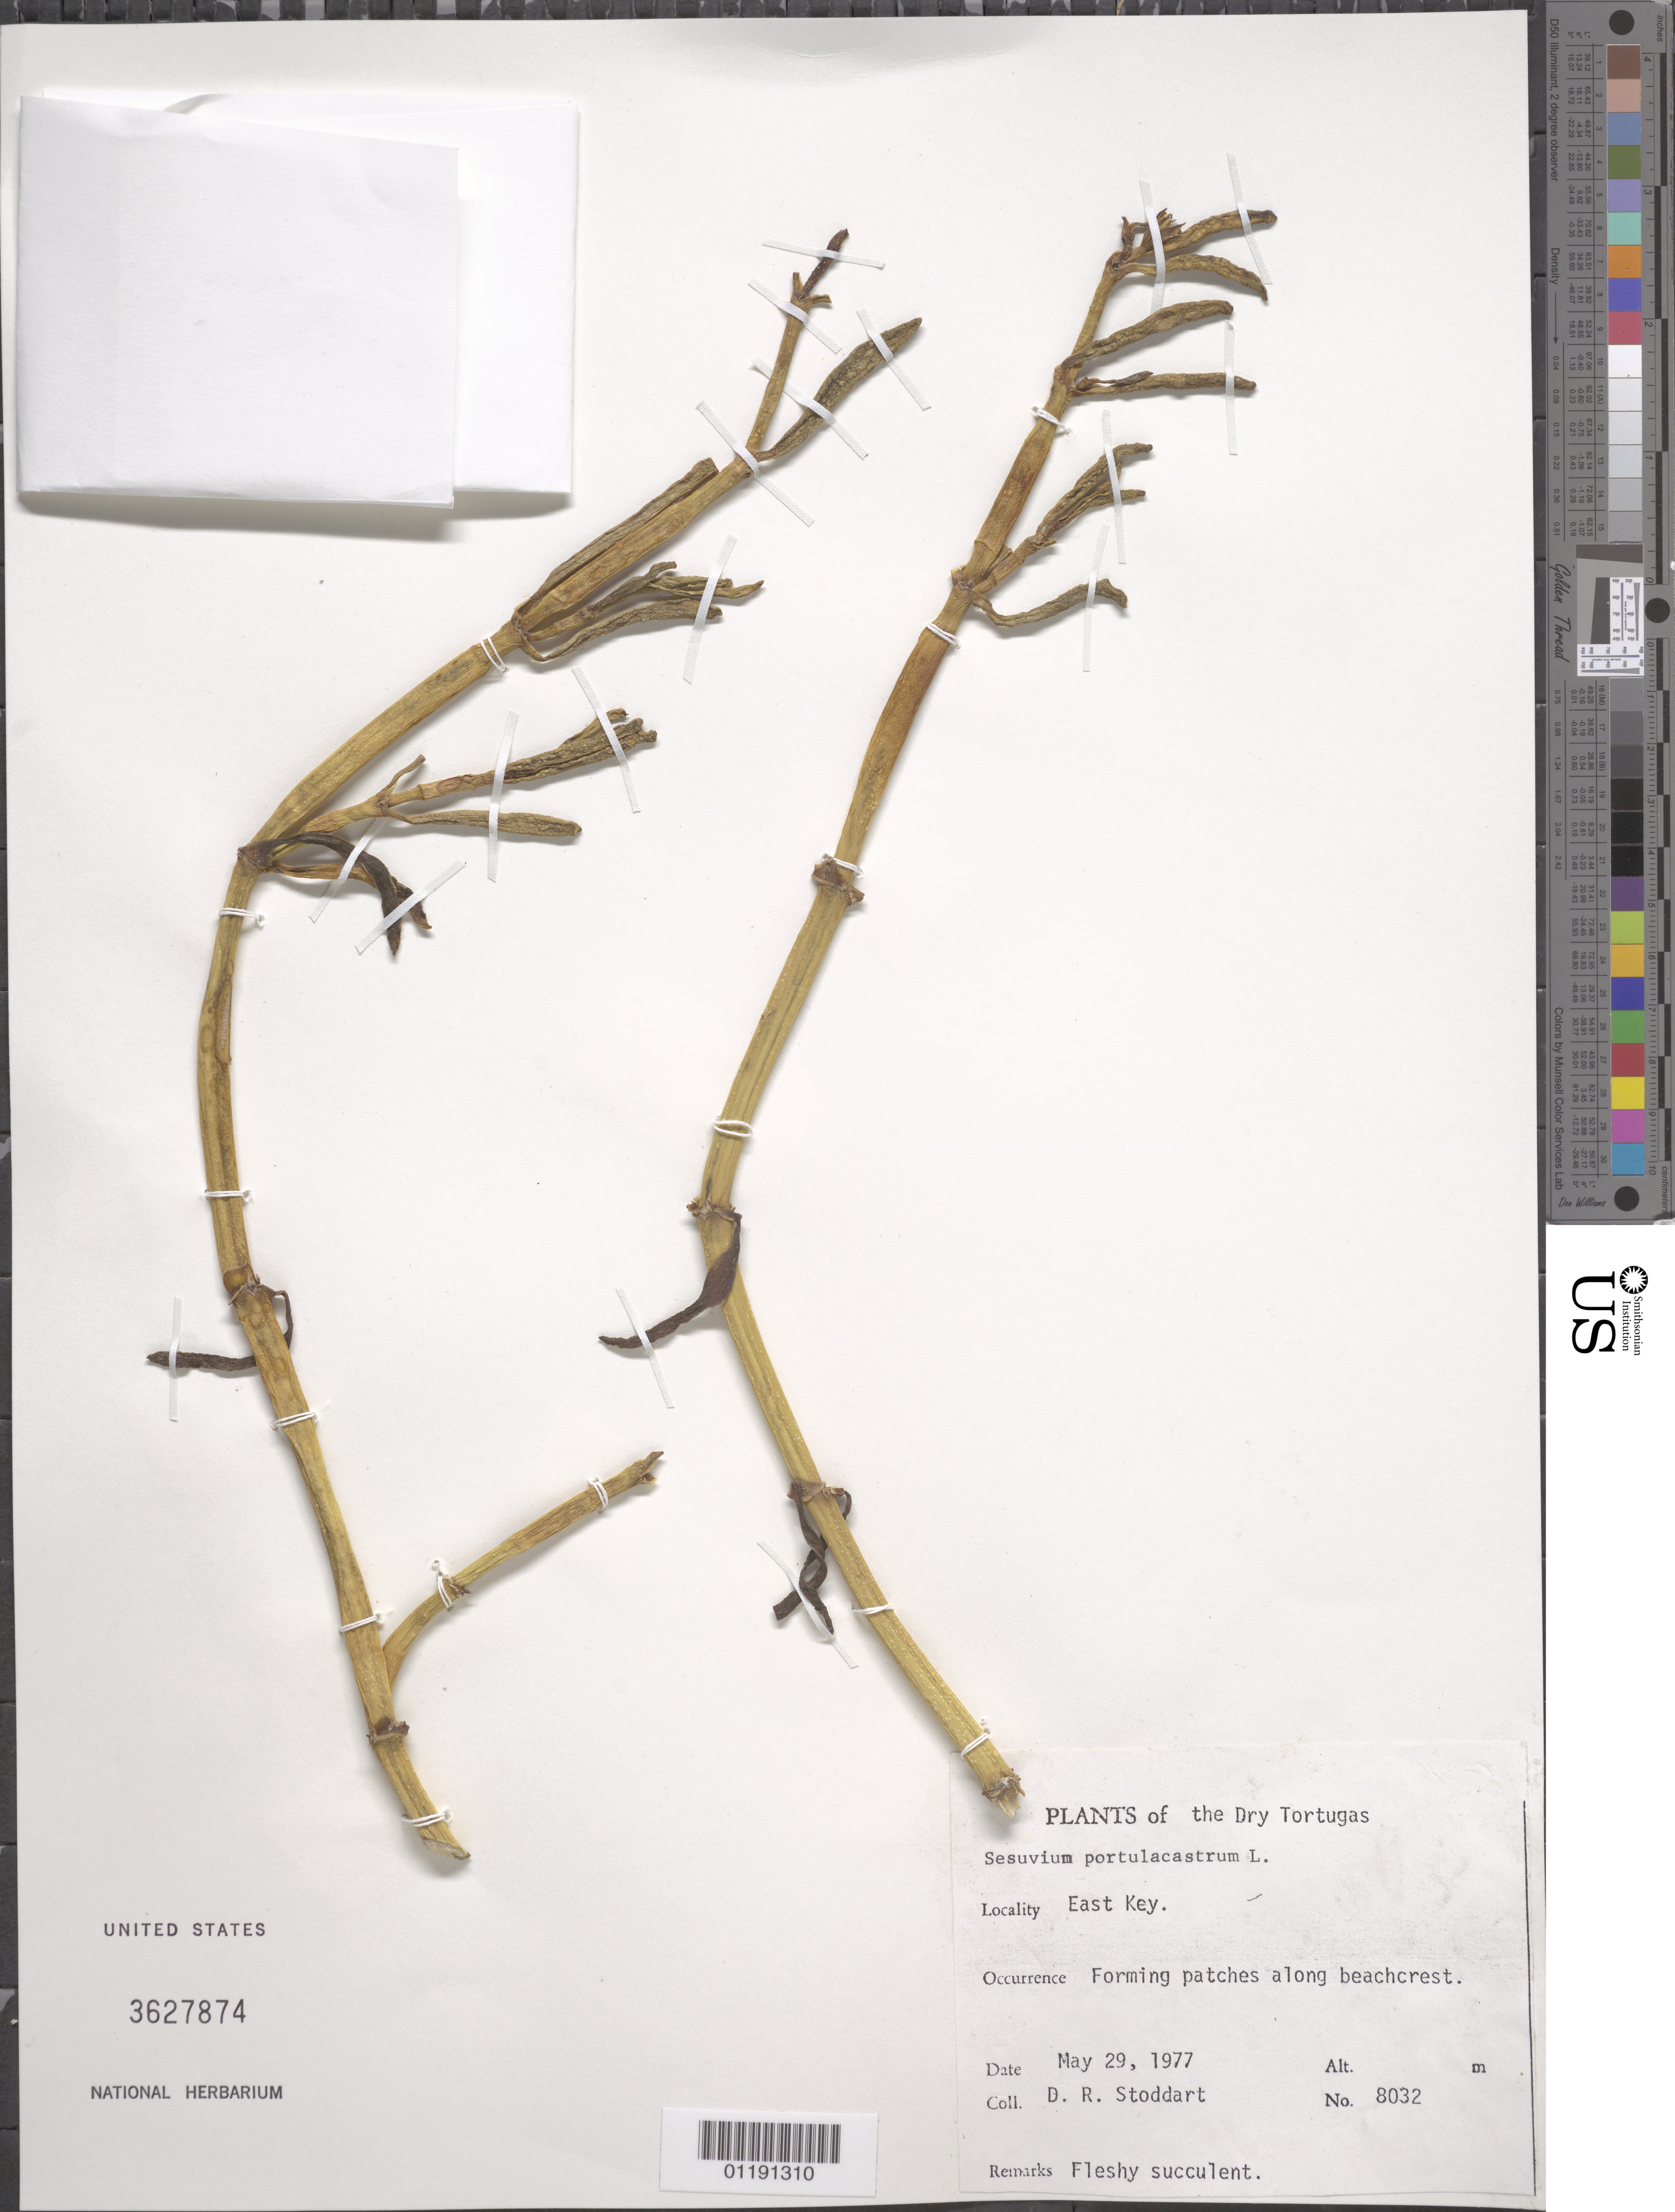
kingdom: Plantae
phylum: Tracheophyta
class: Magnoliopsida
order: Caryophyllales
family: Aizoaceae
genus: Sesuvium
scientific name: Sesuvium portulacastrum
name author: (L.) L.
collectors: D. R. Stoddart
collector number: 8032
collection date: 1977-05-29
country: United States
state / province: Florida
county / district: Monroe County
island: East Key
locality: Along beachcrest.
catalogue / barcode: US 3627874